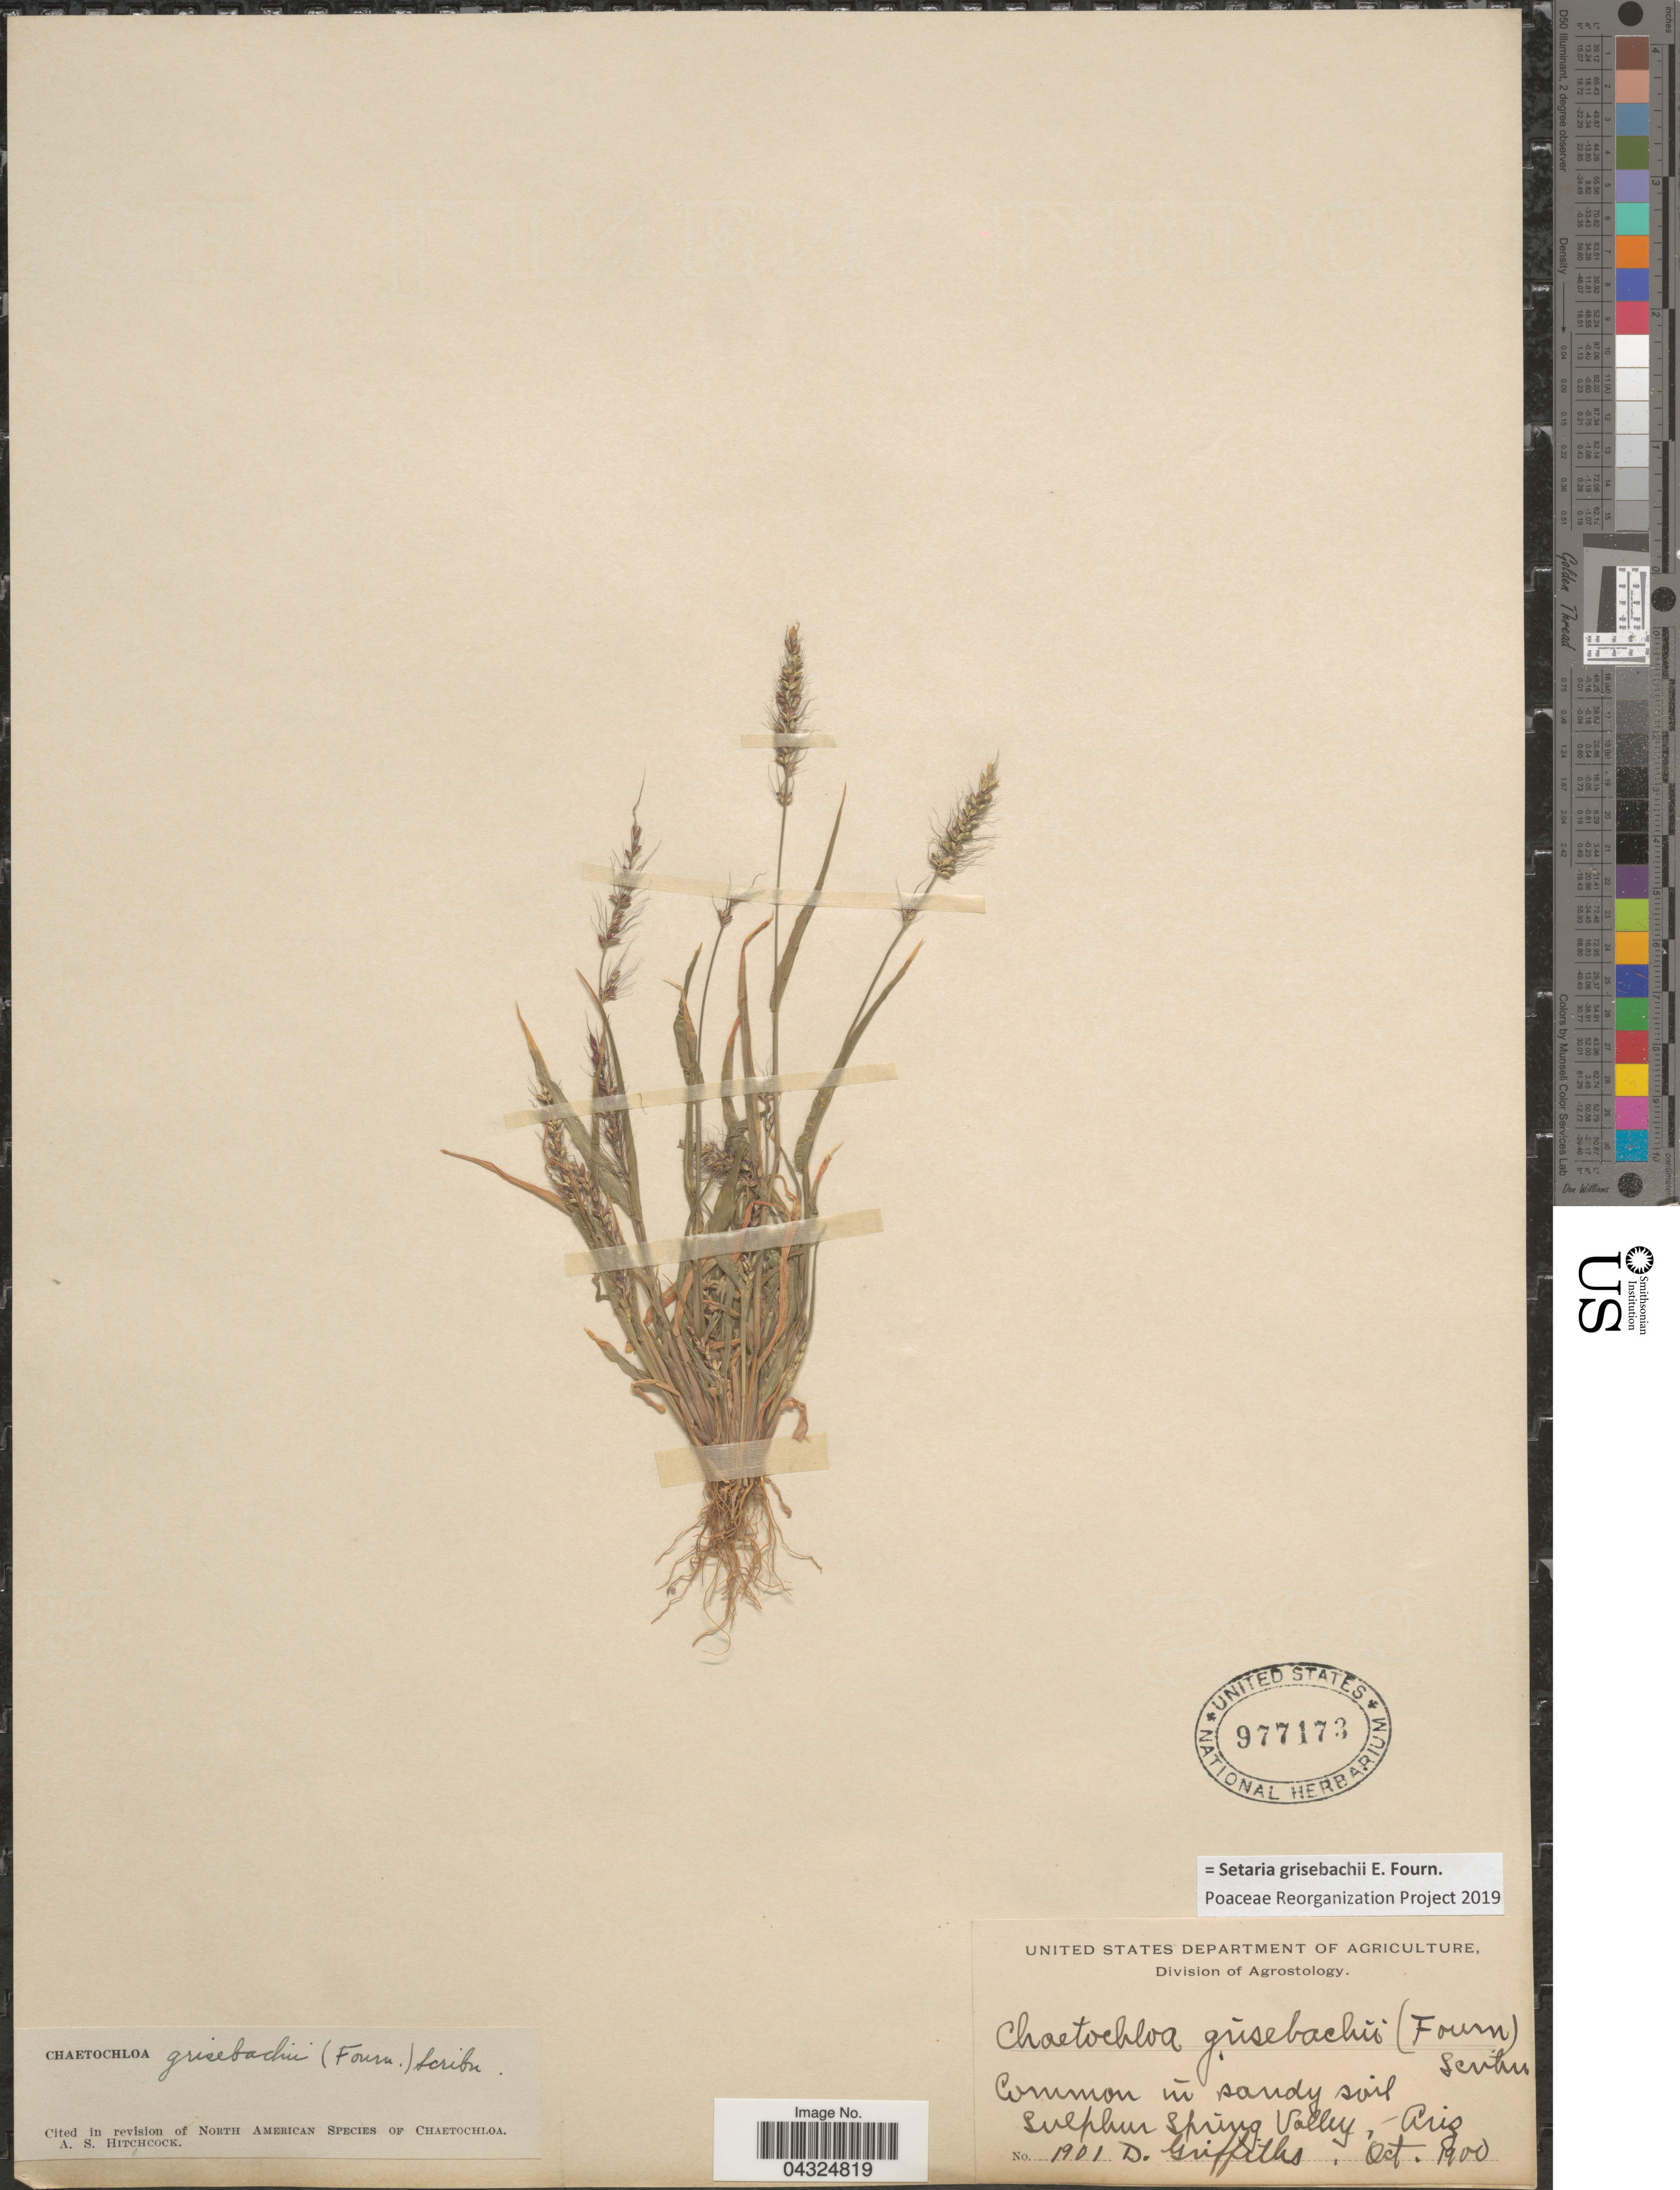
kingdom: Plantae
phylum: Tracheophyta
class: Liliopsida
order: Poales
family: Poaceae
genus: Setaria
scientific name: Setaria grisebachii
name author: E. Fourn.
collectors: D. Griffiths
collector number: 1901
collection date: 1900-10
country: United States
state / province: Arizona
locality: Common in sandy soil. Sulphur Spring Valley.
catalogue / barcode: US 977173